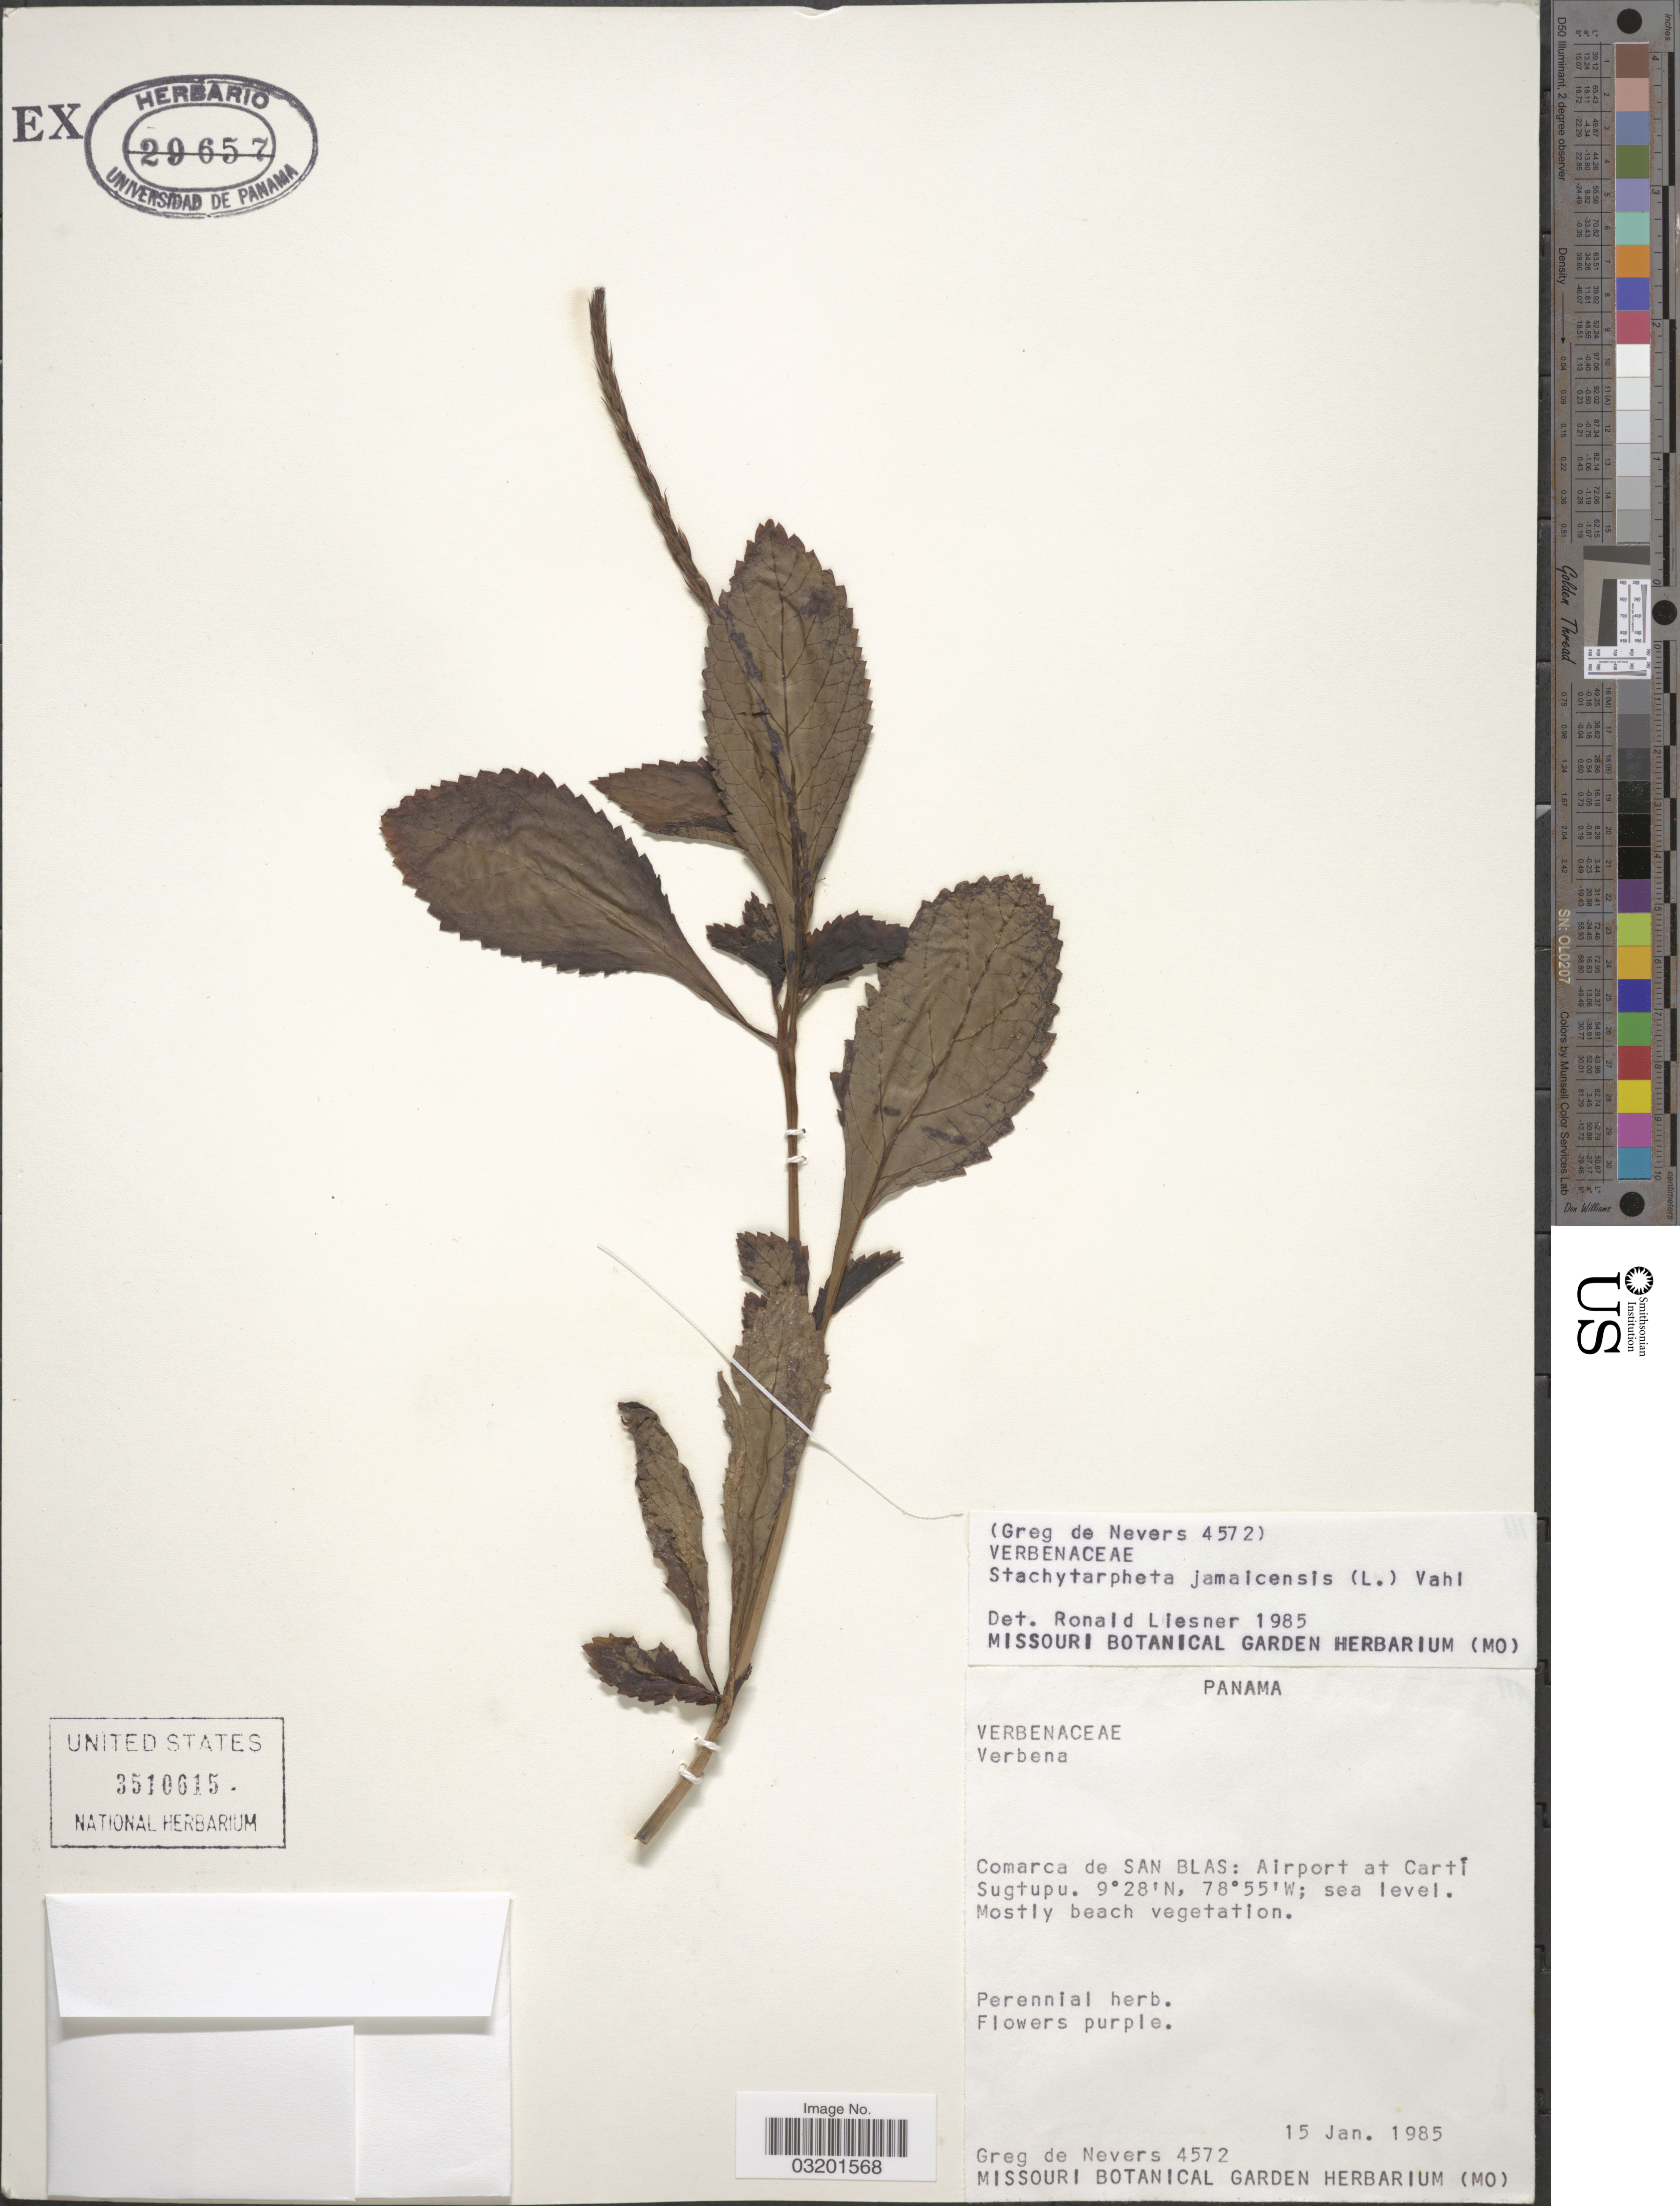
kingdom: Plantae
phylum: Tracheophyta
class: Magnoliopsida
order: Lamiales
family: Verbenaceae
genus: Stachytarpheta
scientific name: Stachytarpheta jamaicensis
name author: (L.) Vahl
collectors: G. C. de Nevers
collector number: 4572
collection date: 1985-01-15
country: Panama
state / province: Kuna Yala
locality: Comarca de San Blas: Airport at Cartí Sugtupu.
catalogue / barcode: US 3510615